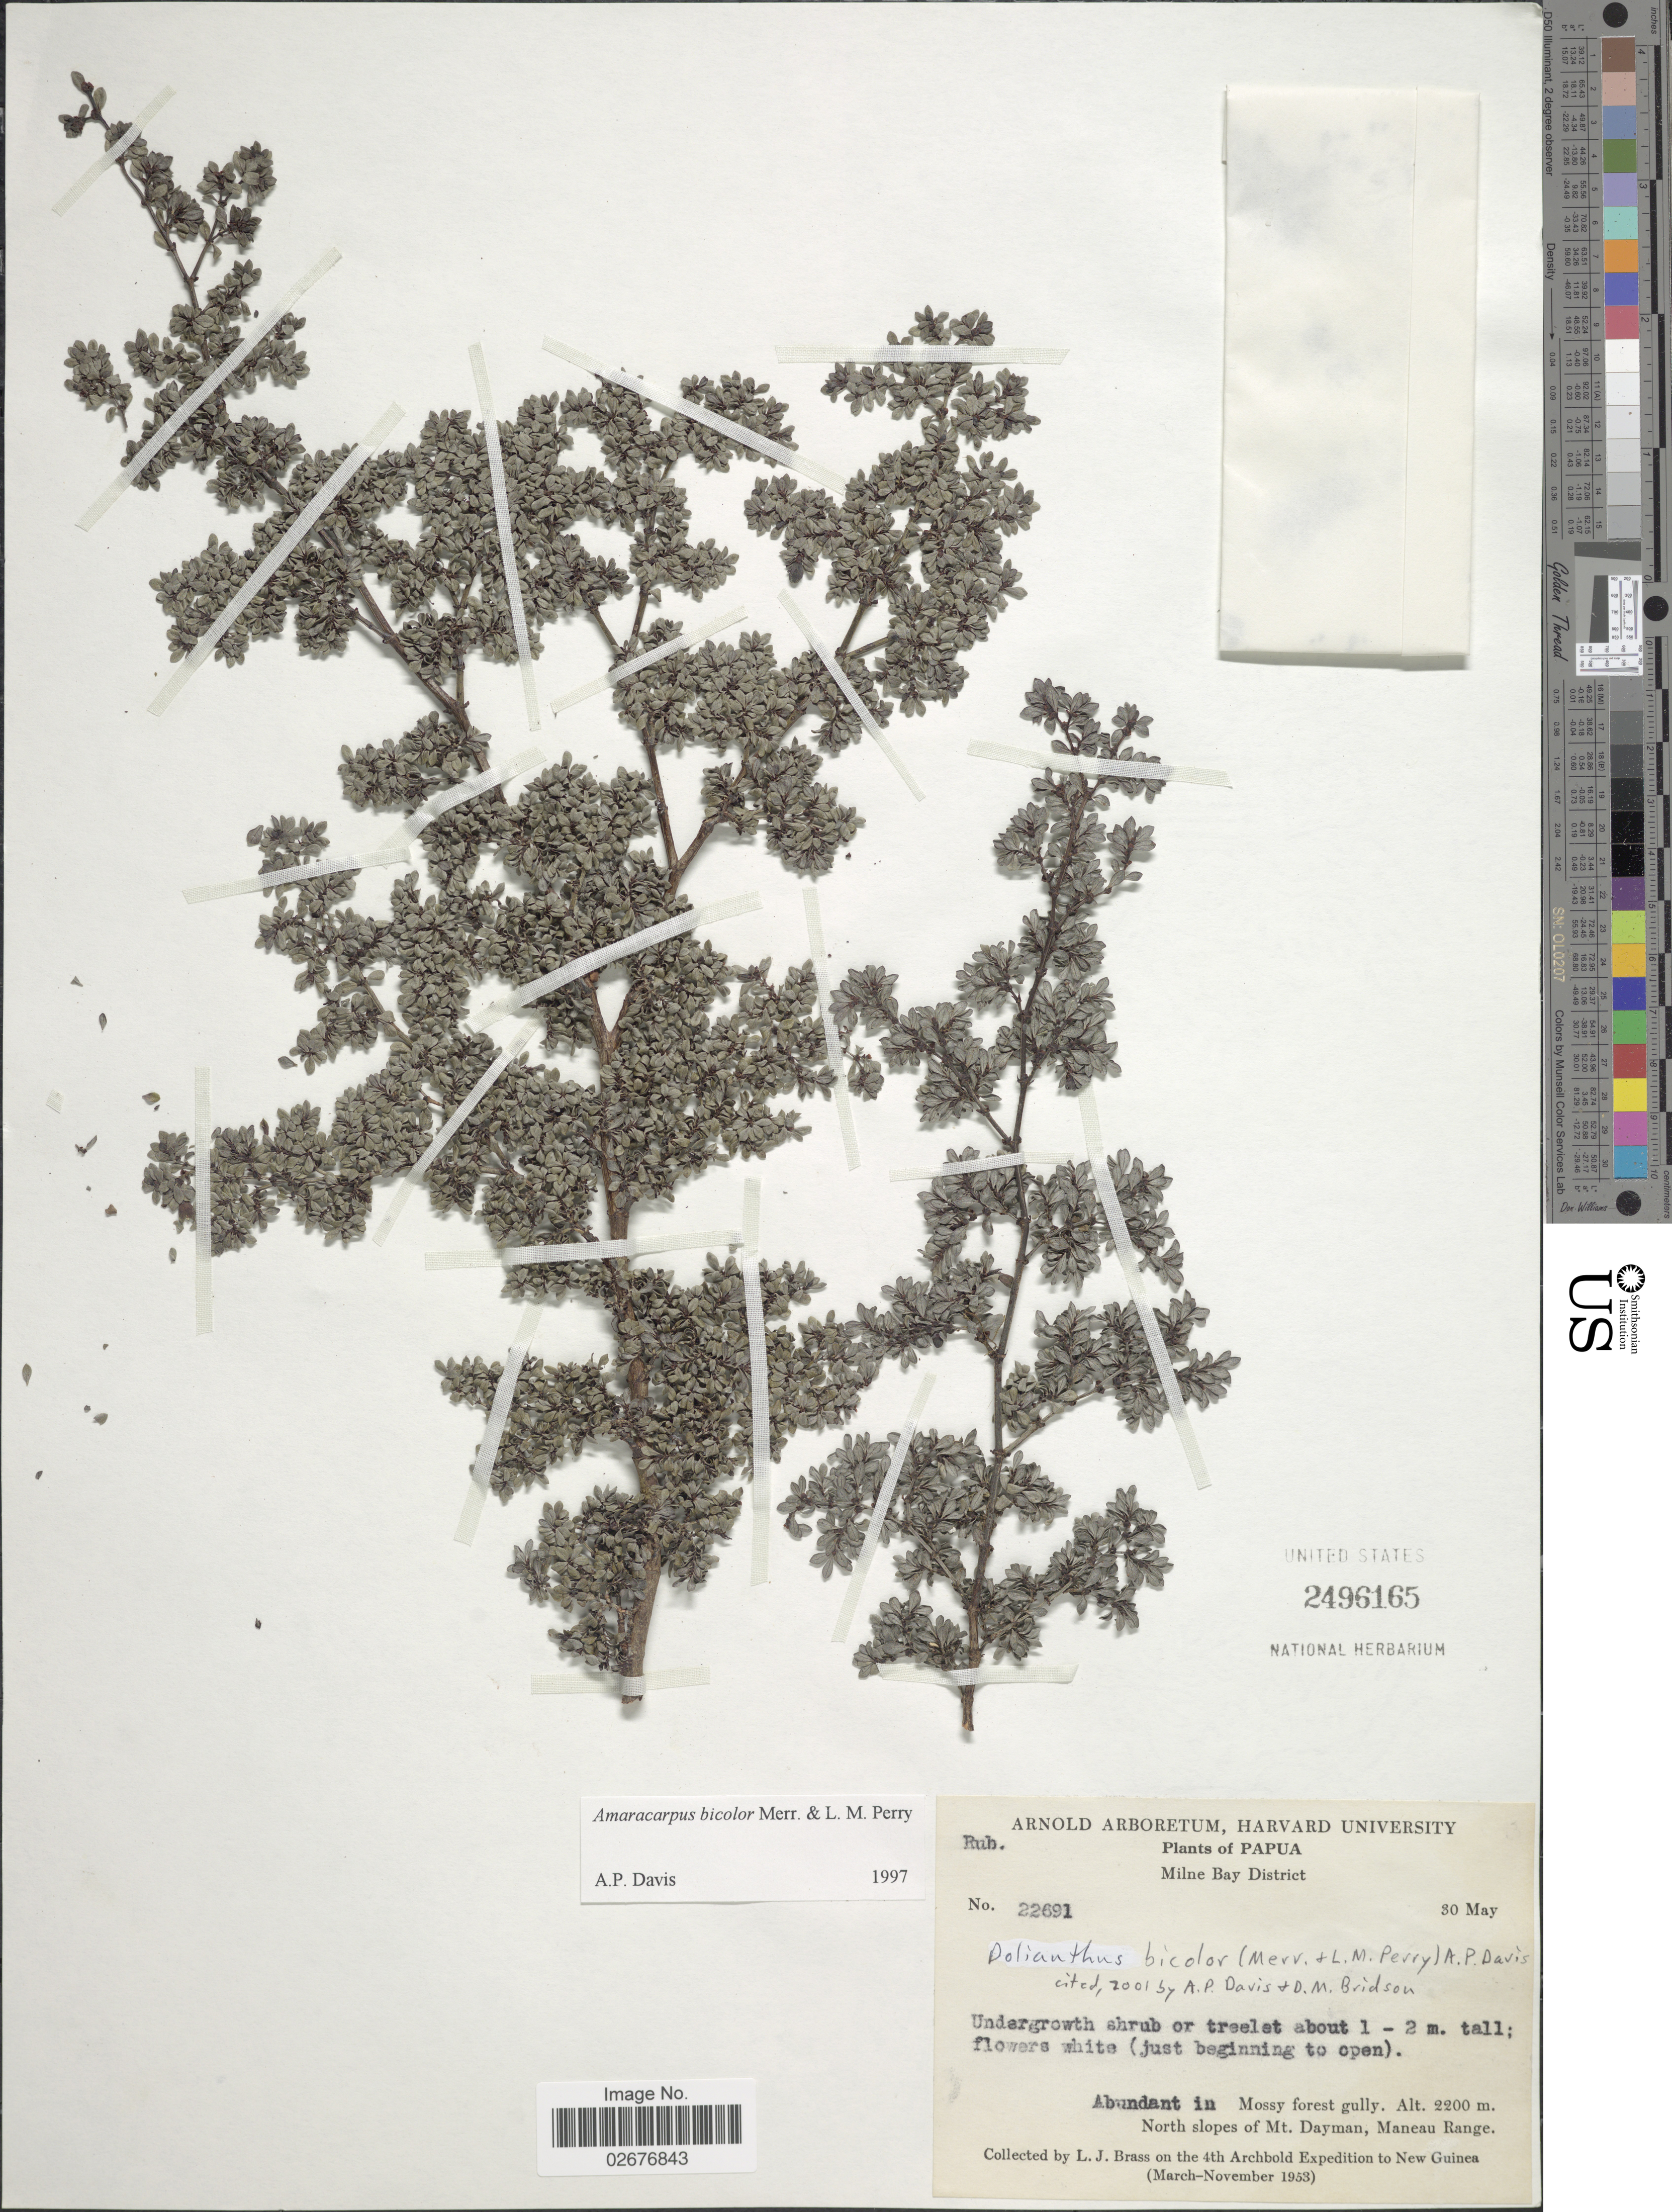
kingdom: Plantae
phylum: Tracheophyta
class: Magnoliopsida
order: Gentianales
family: Rubiaceae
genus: Dolianthus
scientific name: Dolianthus bicolor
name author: (Merr. & L.M. Perry) A.P. Davis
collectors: L. J. Brass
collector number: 22691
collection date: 1953-05-30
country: Papua New Guinea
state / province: Milne Bay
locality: Papua, North slopes of Mt. Dayman, Maneau Range, New Guinea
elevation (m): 2200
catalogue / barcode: US 2496165